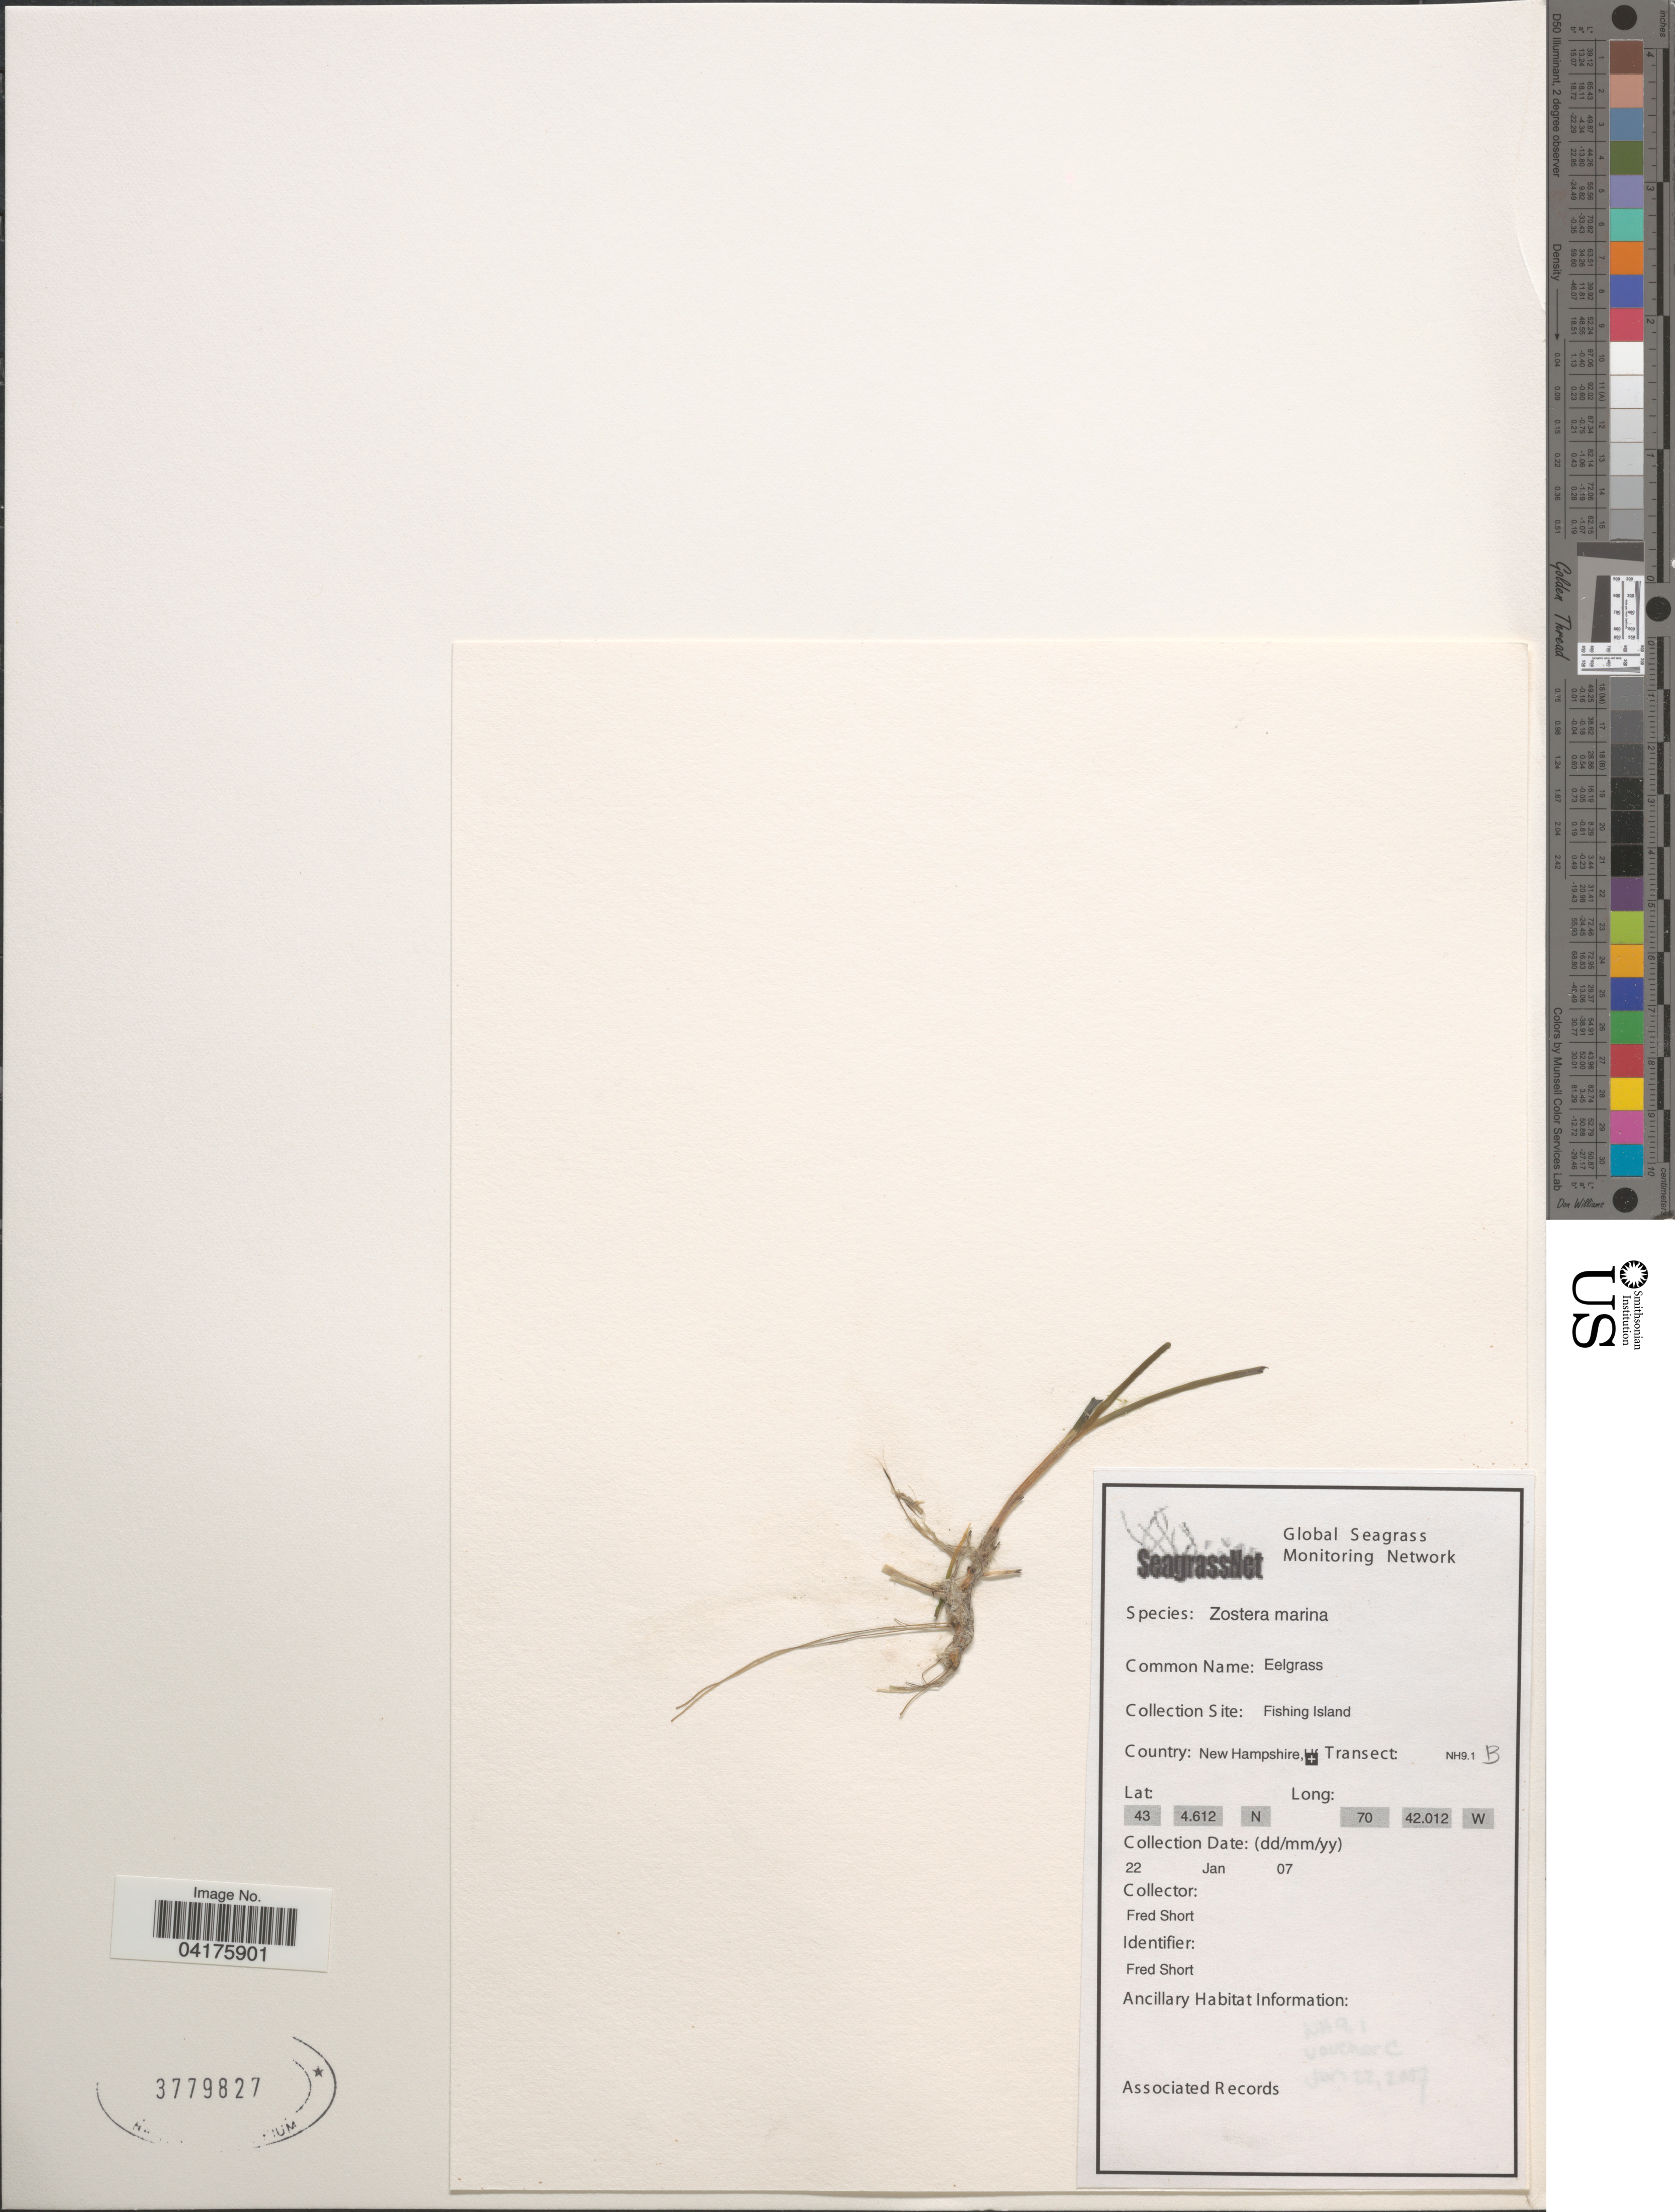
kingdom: Plantae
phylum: Tracheophyta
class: Liliopsida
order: Alismatales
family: Zosteraceae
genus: Zostera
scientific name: Zostera marina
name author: L.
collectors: F. Short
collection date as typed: Transcribed d/m/y: 22/1/7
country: United States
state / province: New Hampshire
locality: Fishing Island.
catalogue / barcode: US 3779827